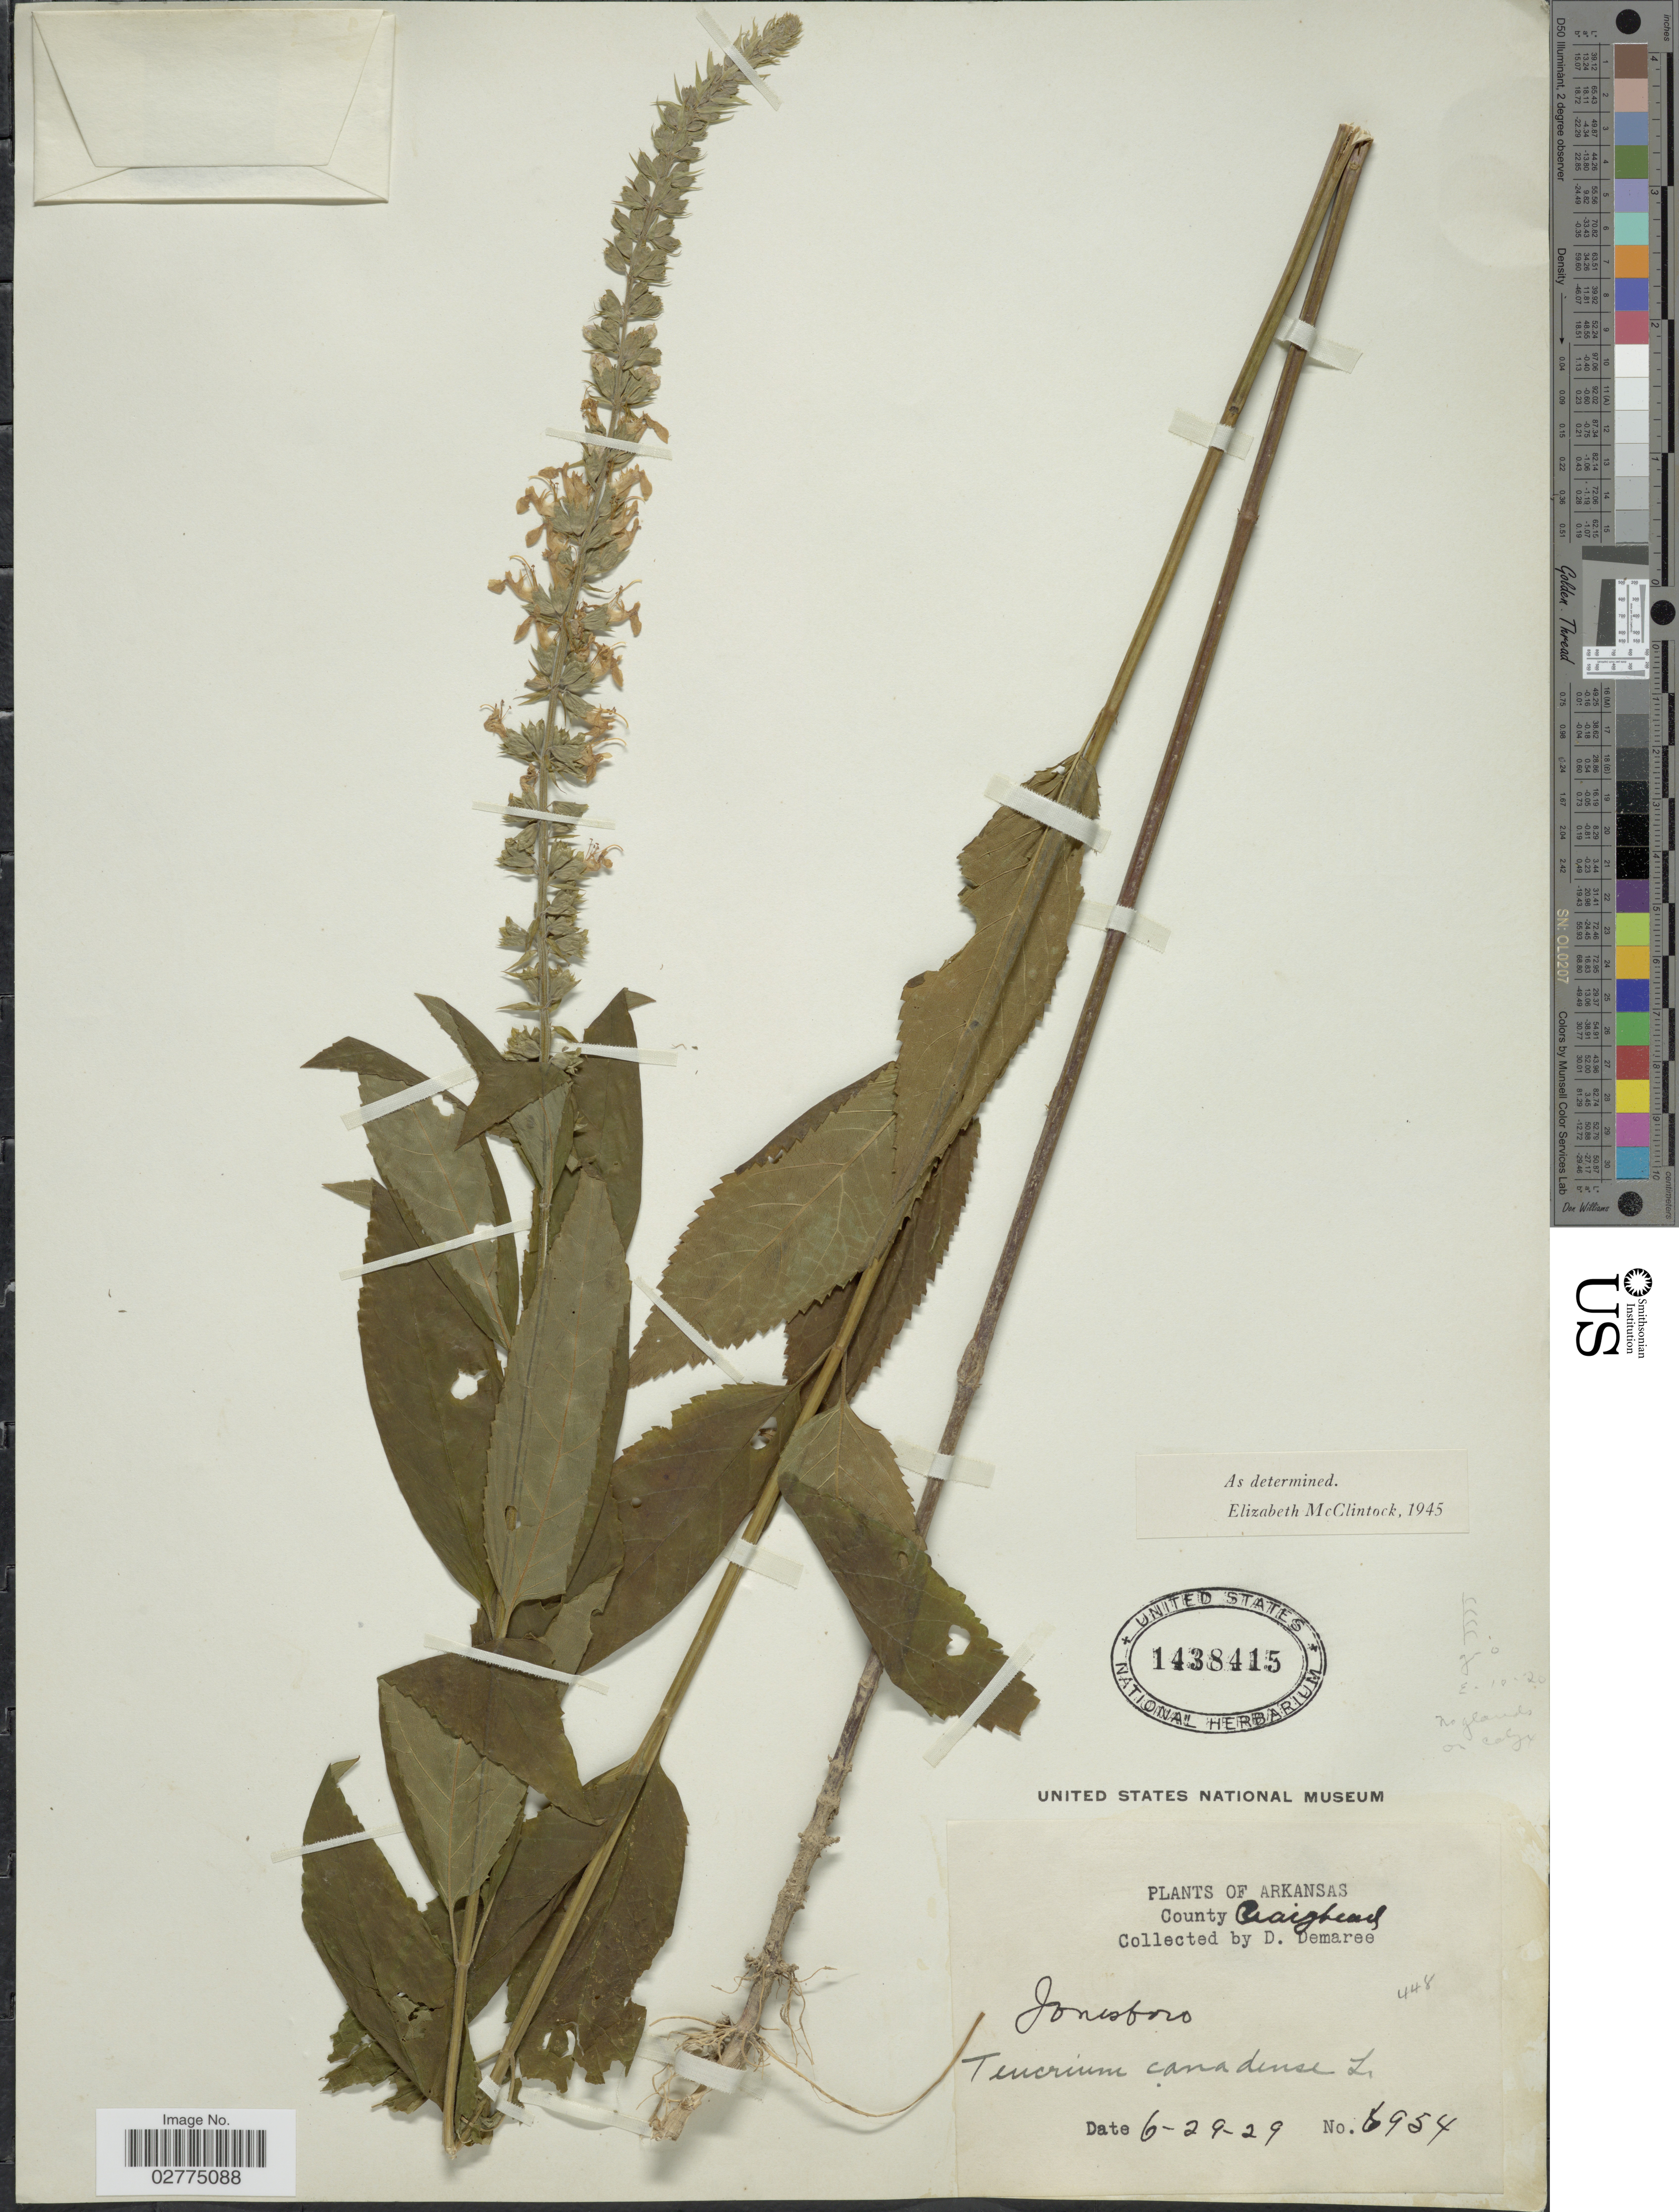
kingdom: Plantae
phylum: Tracheophyta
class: Magnoliopsida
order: Lamiales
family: Lamiaceae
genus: Teucrium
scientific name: Teucrium canadense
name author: L.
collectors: D. Demaree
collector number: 6954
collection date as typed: Transcribed d/m/y: 29/6/29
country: United States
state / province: Arkansas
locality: County Craighead, Jonesboro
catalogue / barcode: US 1438415